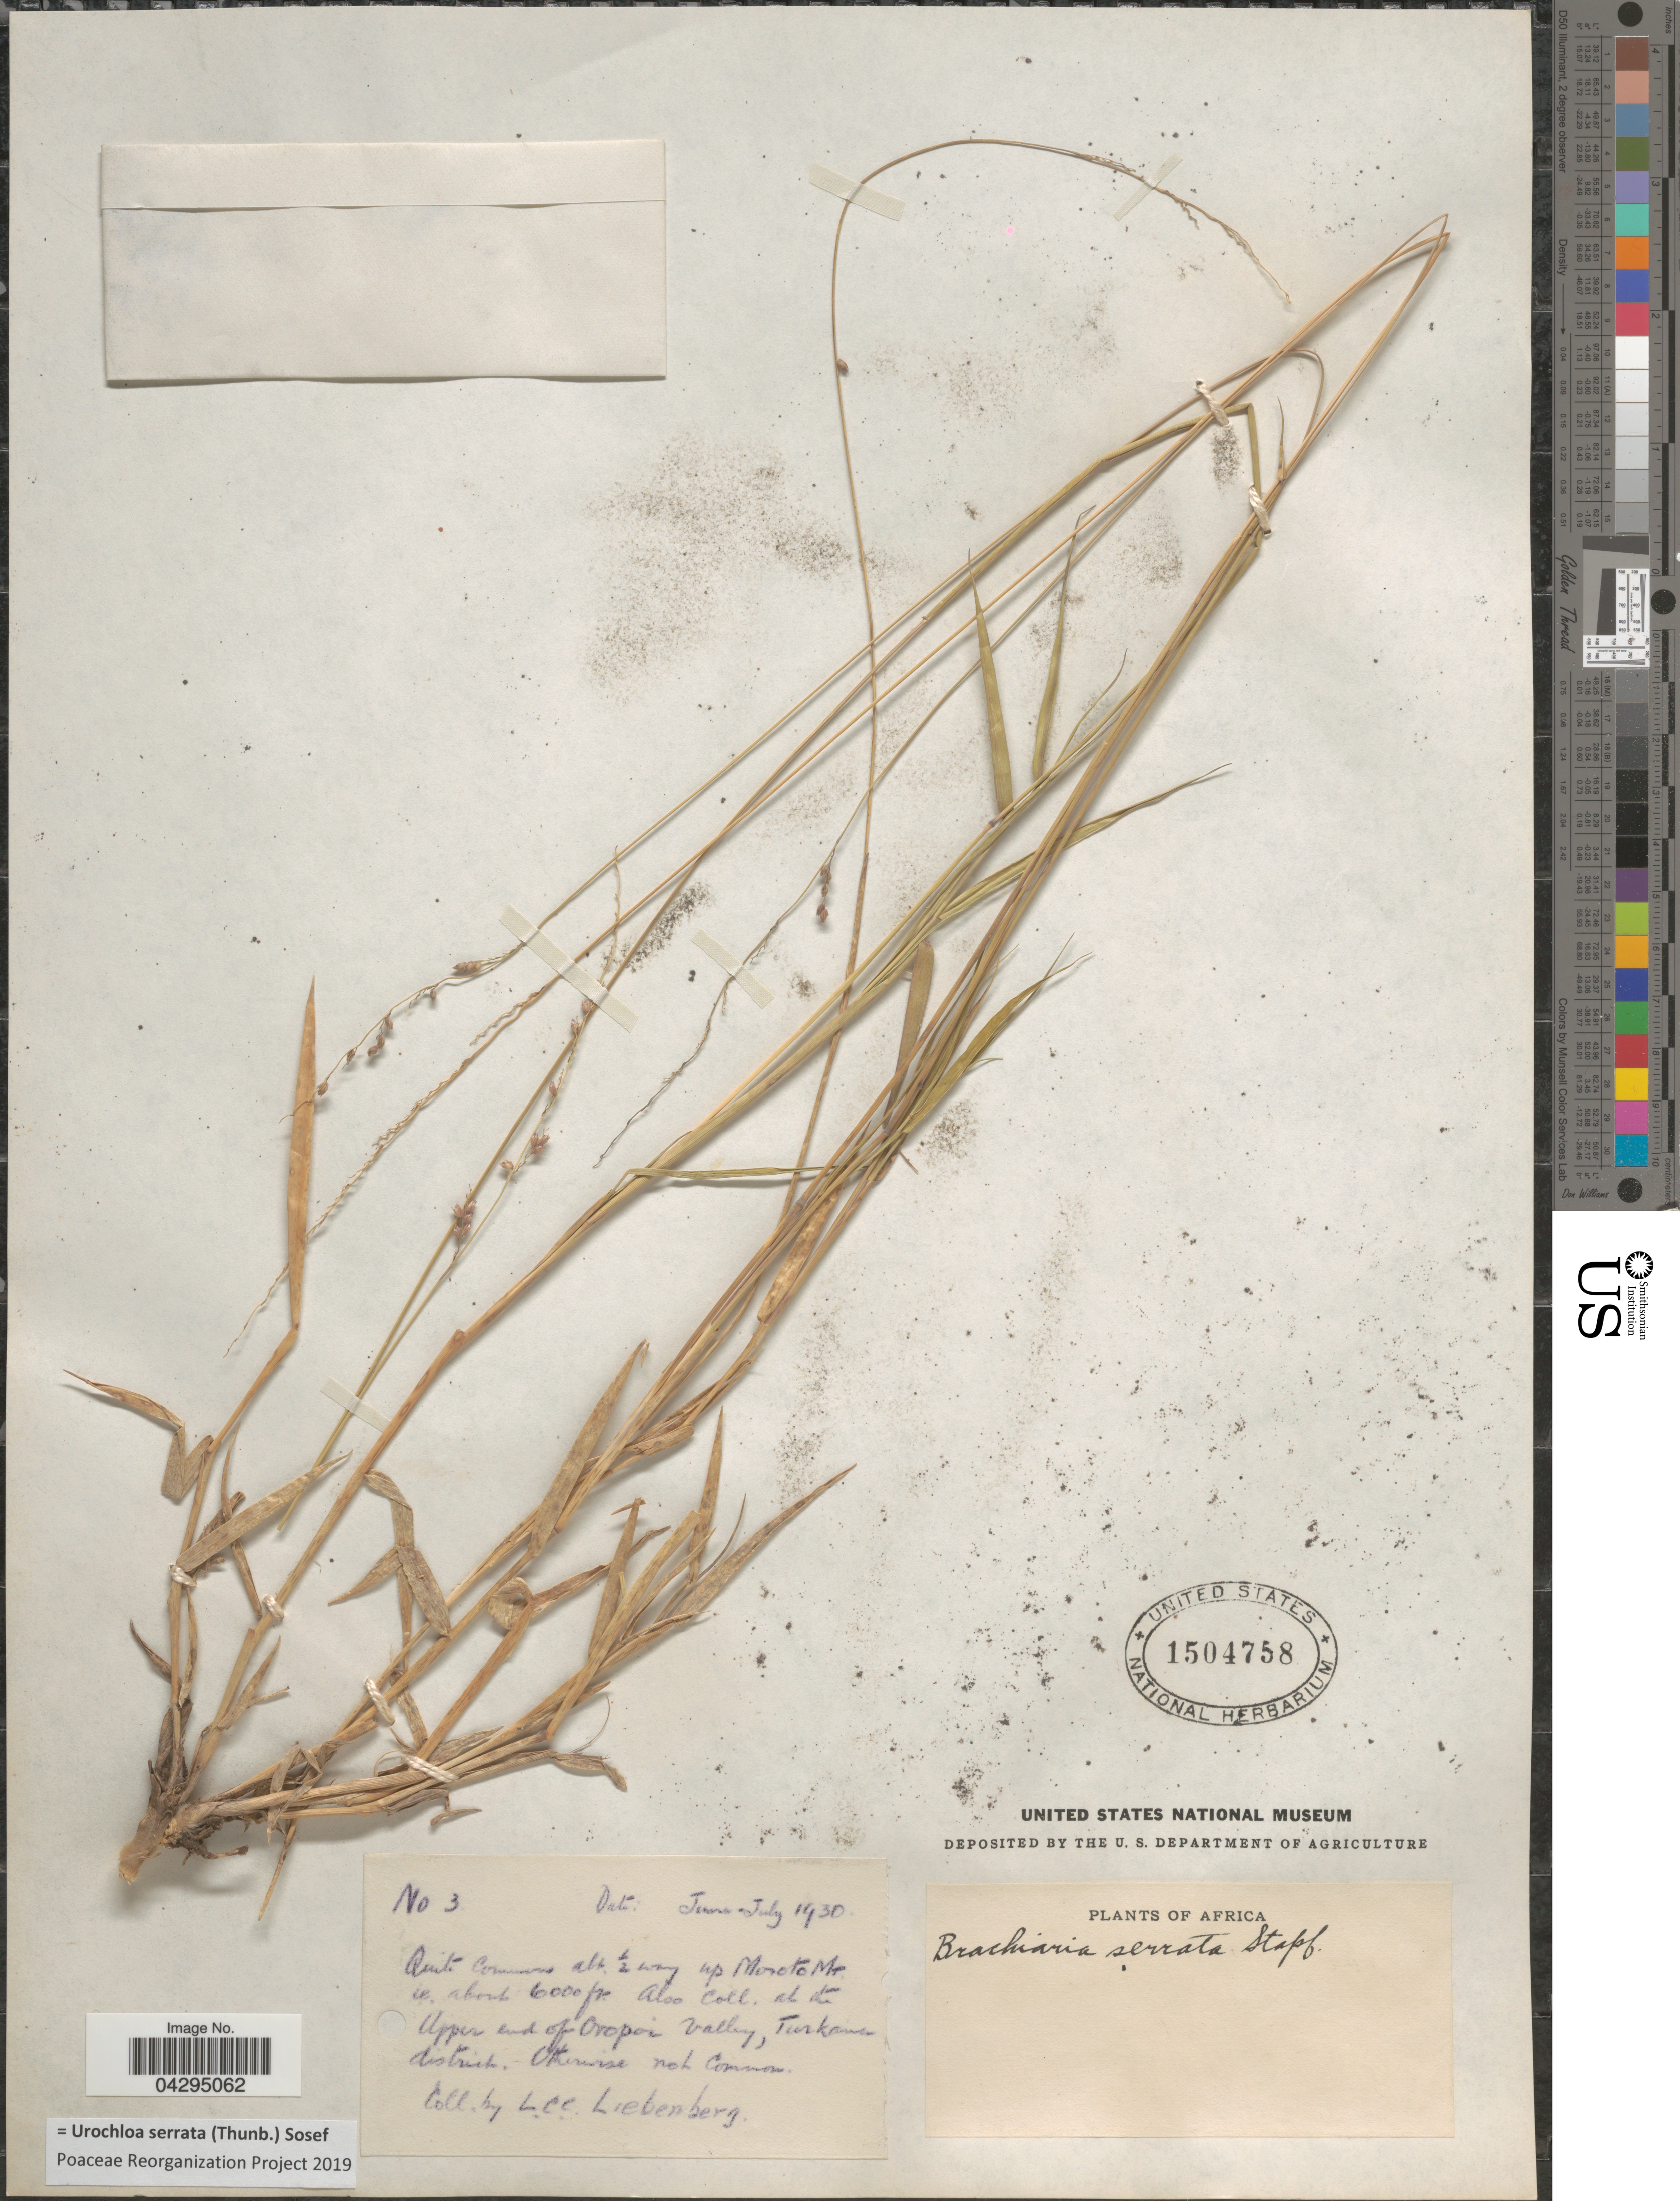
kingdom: Plantae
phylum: Tracheophyta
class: Liliopsida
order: Poales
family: Poaceae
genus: Urochloa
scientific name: Urochloa serrata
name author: (Thunb.) Sosef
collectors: L. Liebenberg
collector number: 3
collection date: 1930-06/1930-07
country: Kenya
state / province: Turkana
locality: Quite common alt ½ way up Moreto Mt. At the Upper end of Oropoi Valley, Turkana district.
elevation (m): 1829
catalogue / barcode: US 1504758